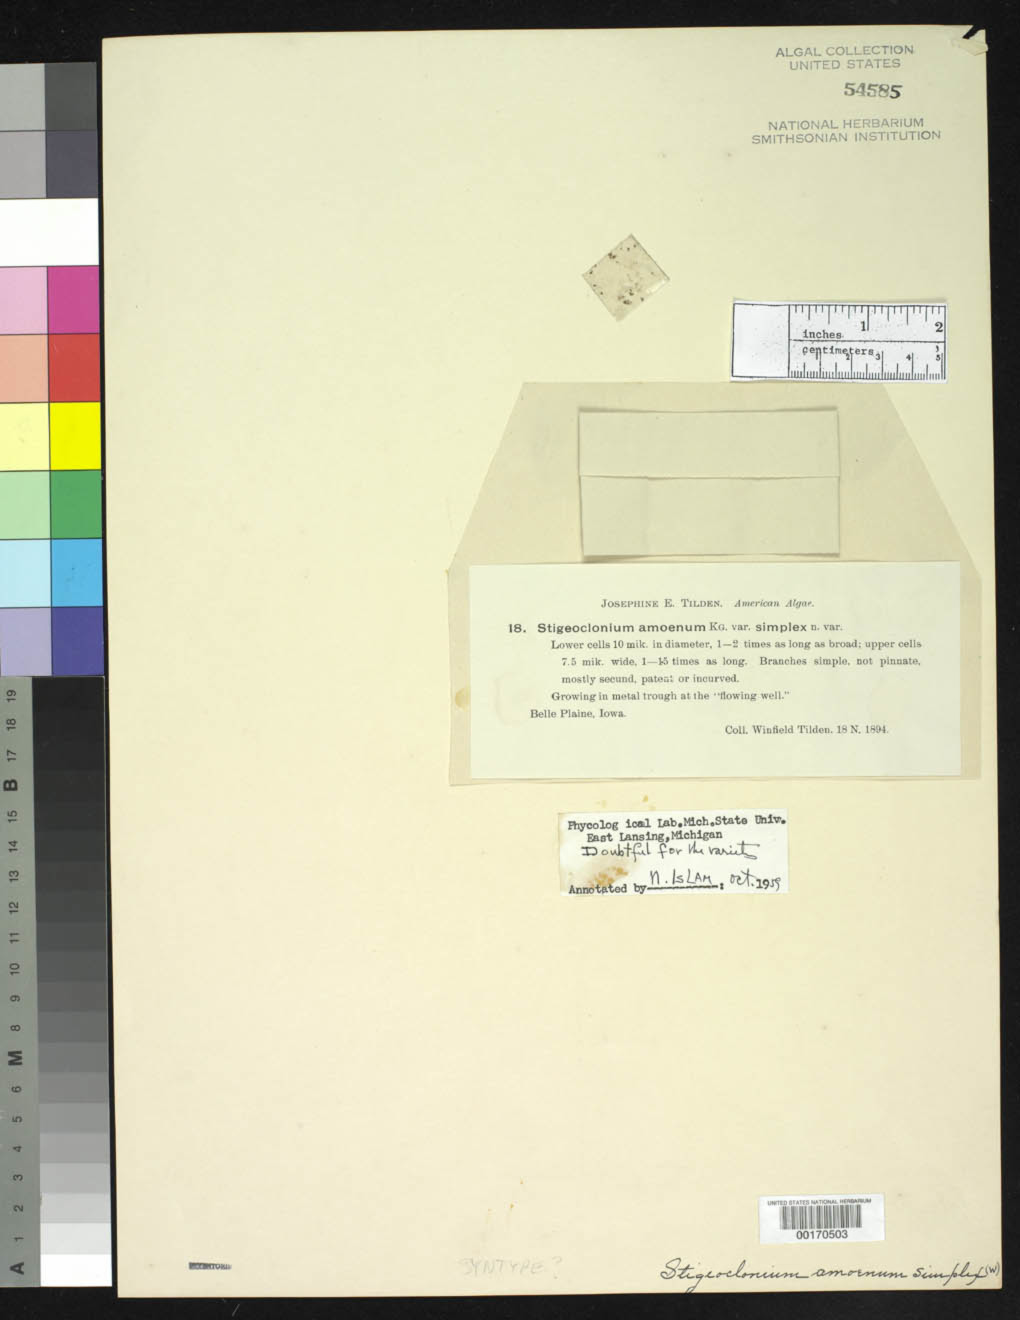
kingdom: Plantae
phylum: Chlorophyta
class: Chlorophyceae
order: Chaetophorales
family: Chaetophoraceae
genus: Stigeoclonium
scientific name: Stigeoclonium amoenum var. simplex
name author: J. E. Tilden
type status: Isotype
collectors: W. Tilden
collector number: JET 18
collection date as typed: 18 Nov 1894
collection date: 1894-11-18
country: United States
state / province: Iowa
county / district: Benton County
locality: Belle Plaine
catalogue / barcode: US 54585